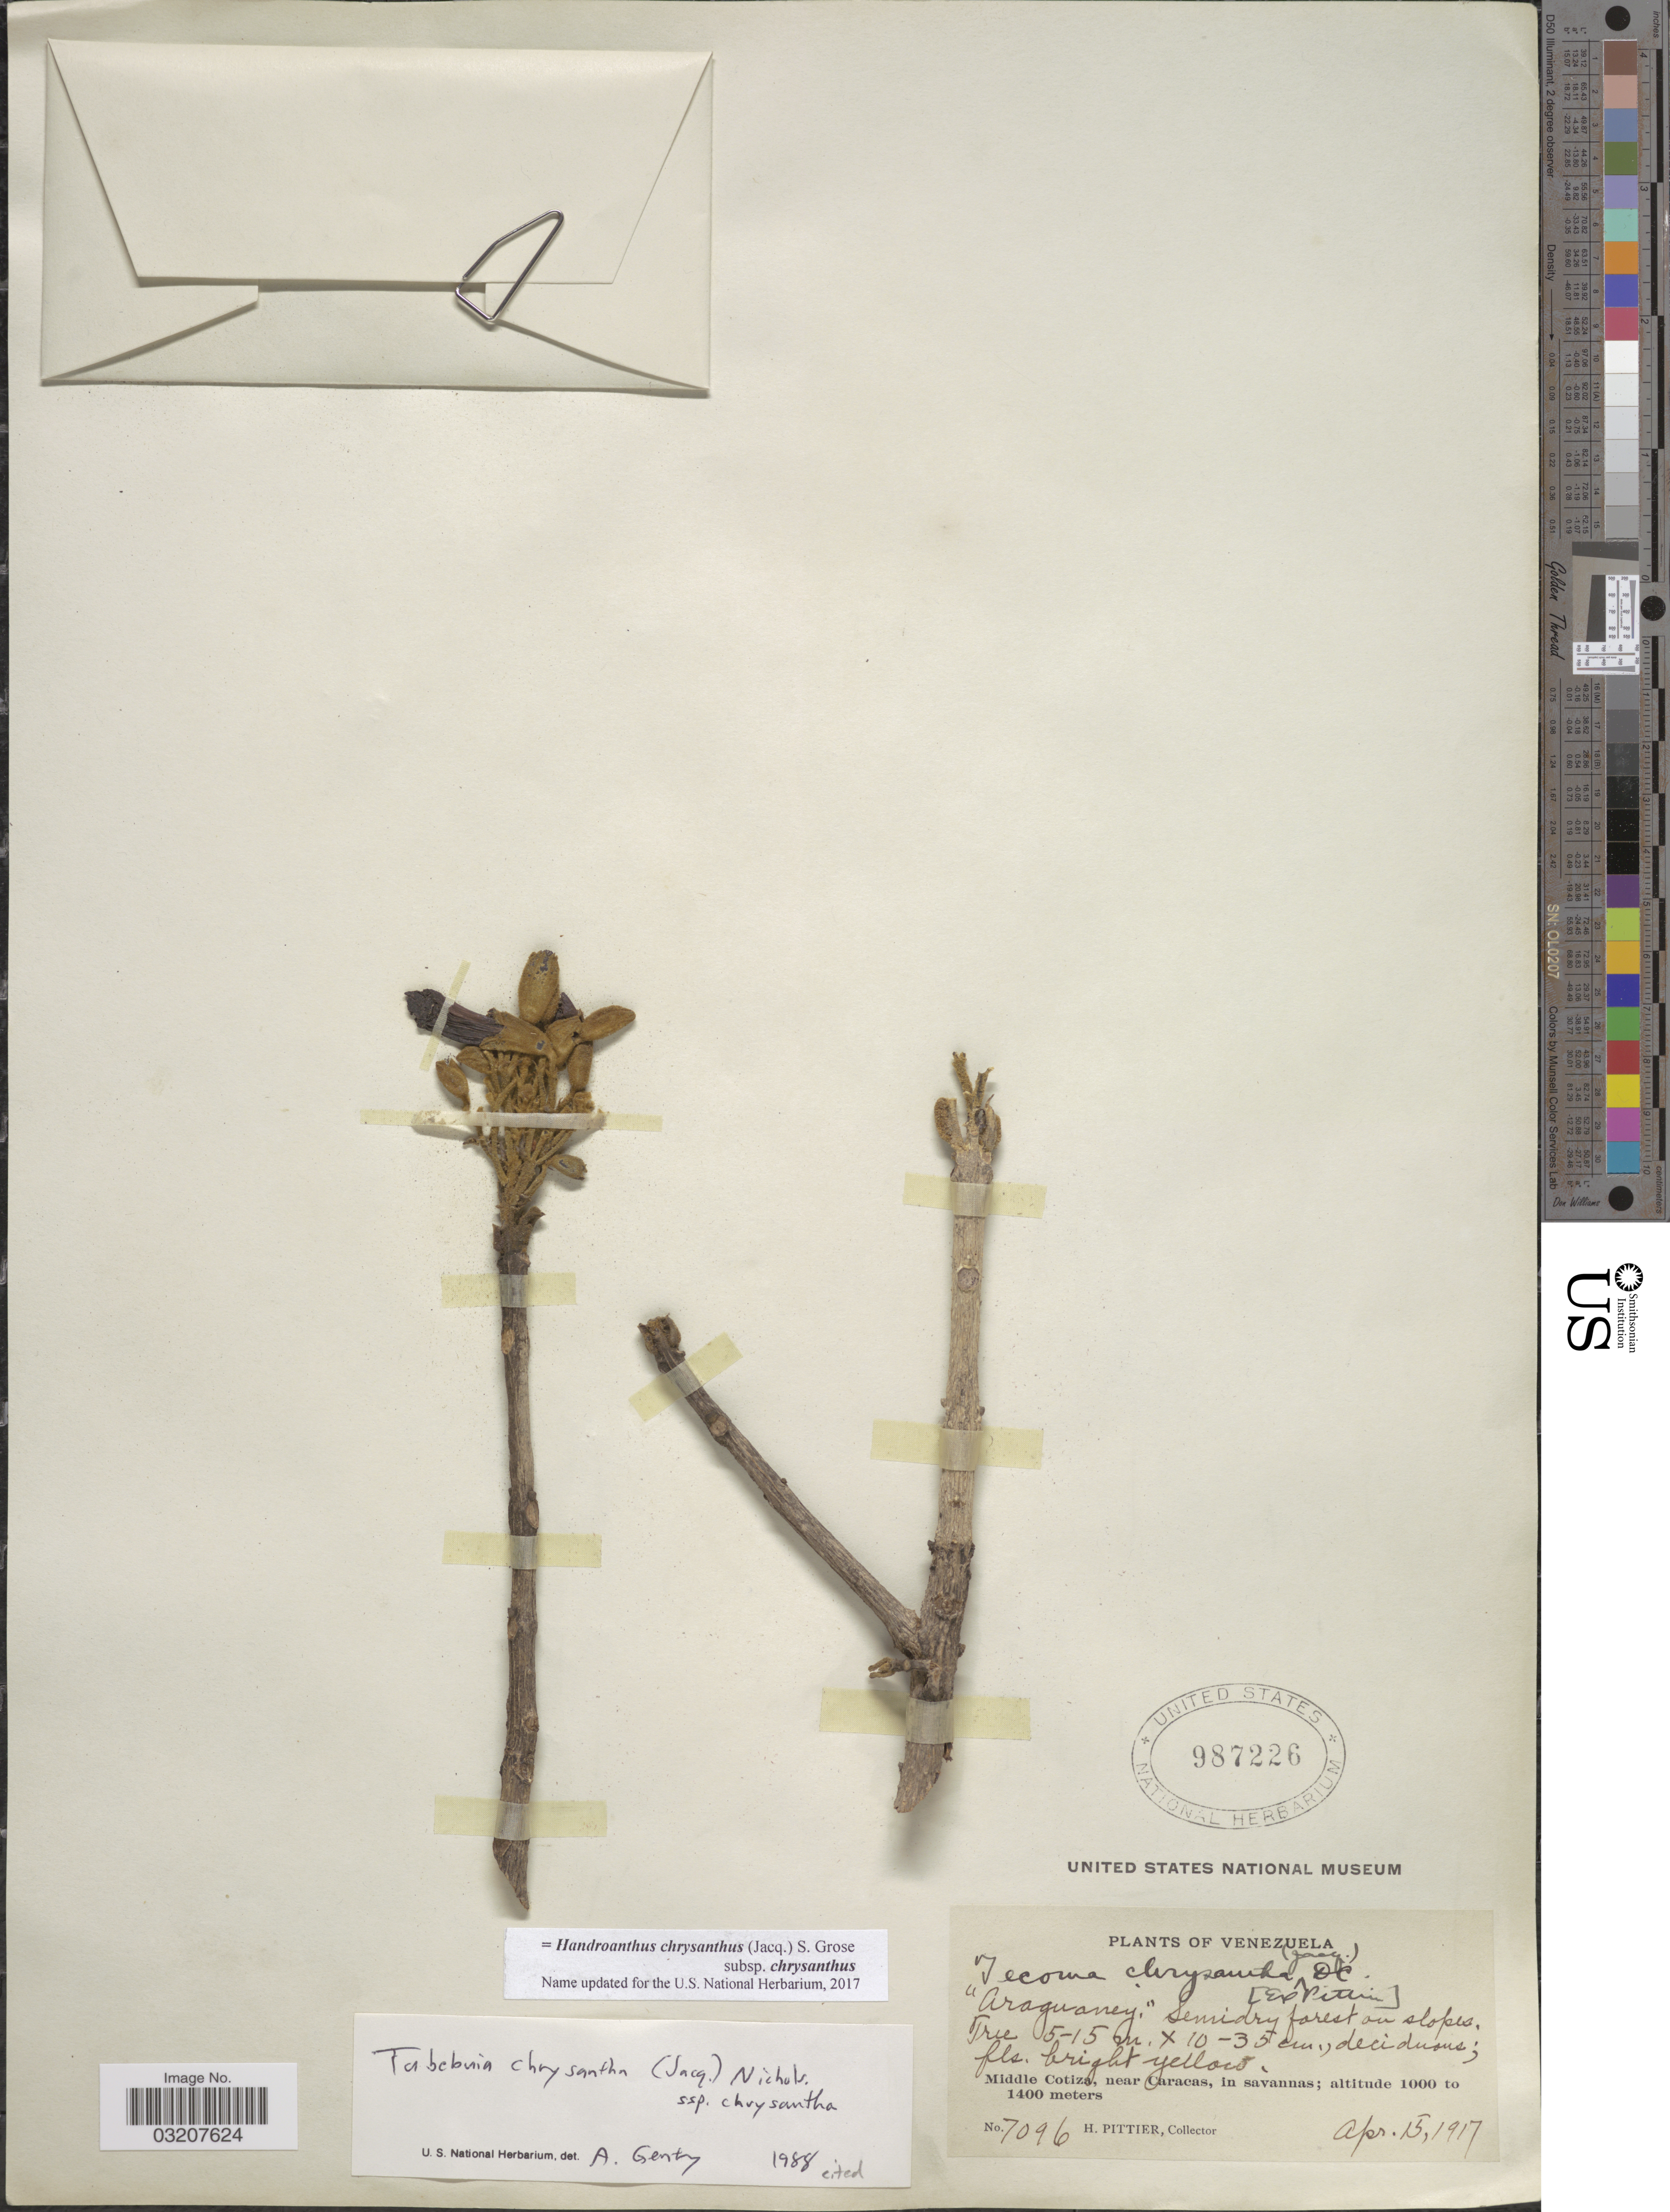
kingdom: Plantae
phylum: Tracheophyta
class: Magnoliopsida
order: Lamiales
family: Bignoniaceae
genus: Handroanthus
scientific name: Handroanthus chrysanthus subsp. chrysanthus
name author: (Jacq.) S.O. Grose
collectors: H. F. Pittier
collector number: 7096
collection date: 1917-04-15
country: Venezuela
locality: Middle Cotiza, near Caracas, in savannas.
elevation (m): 1000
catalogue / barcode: US 987226